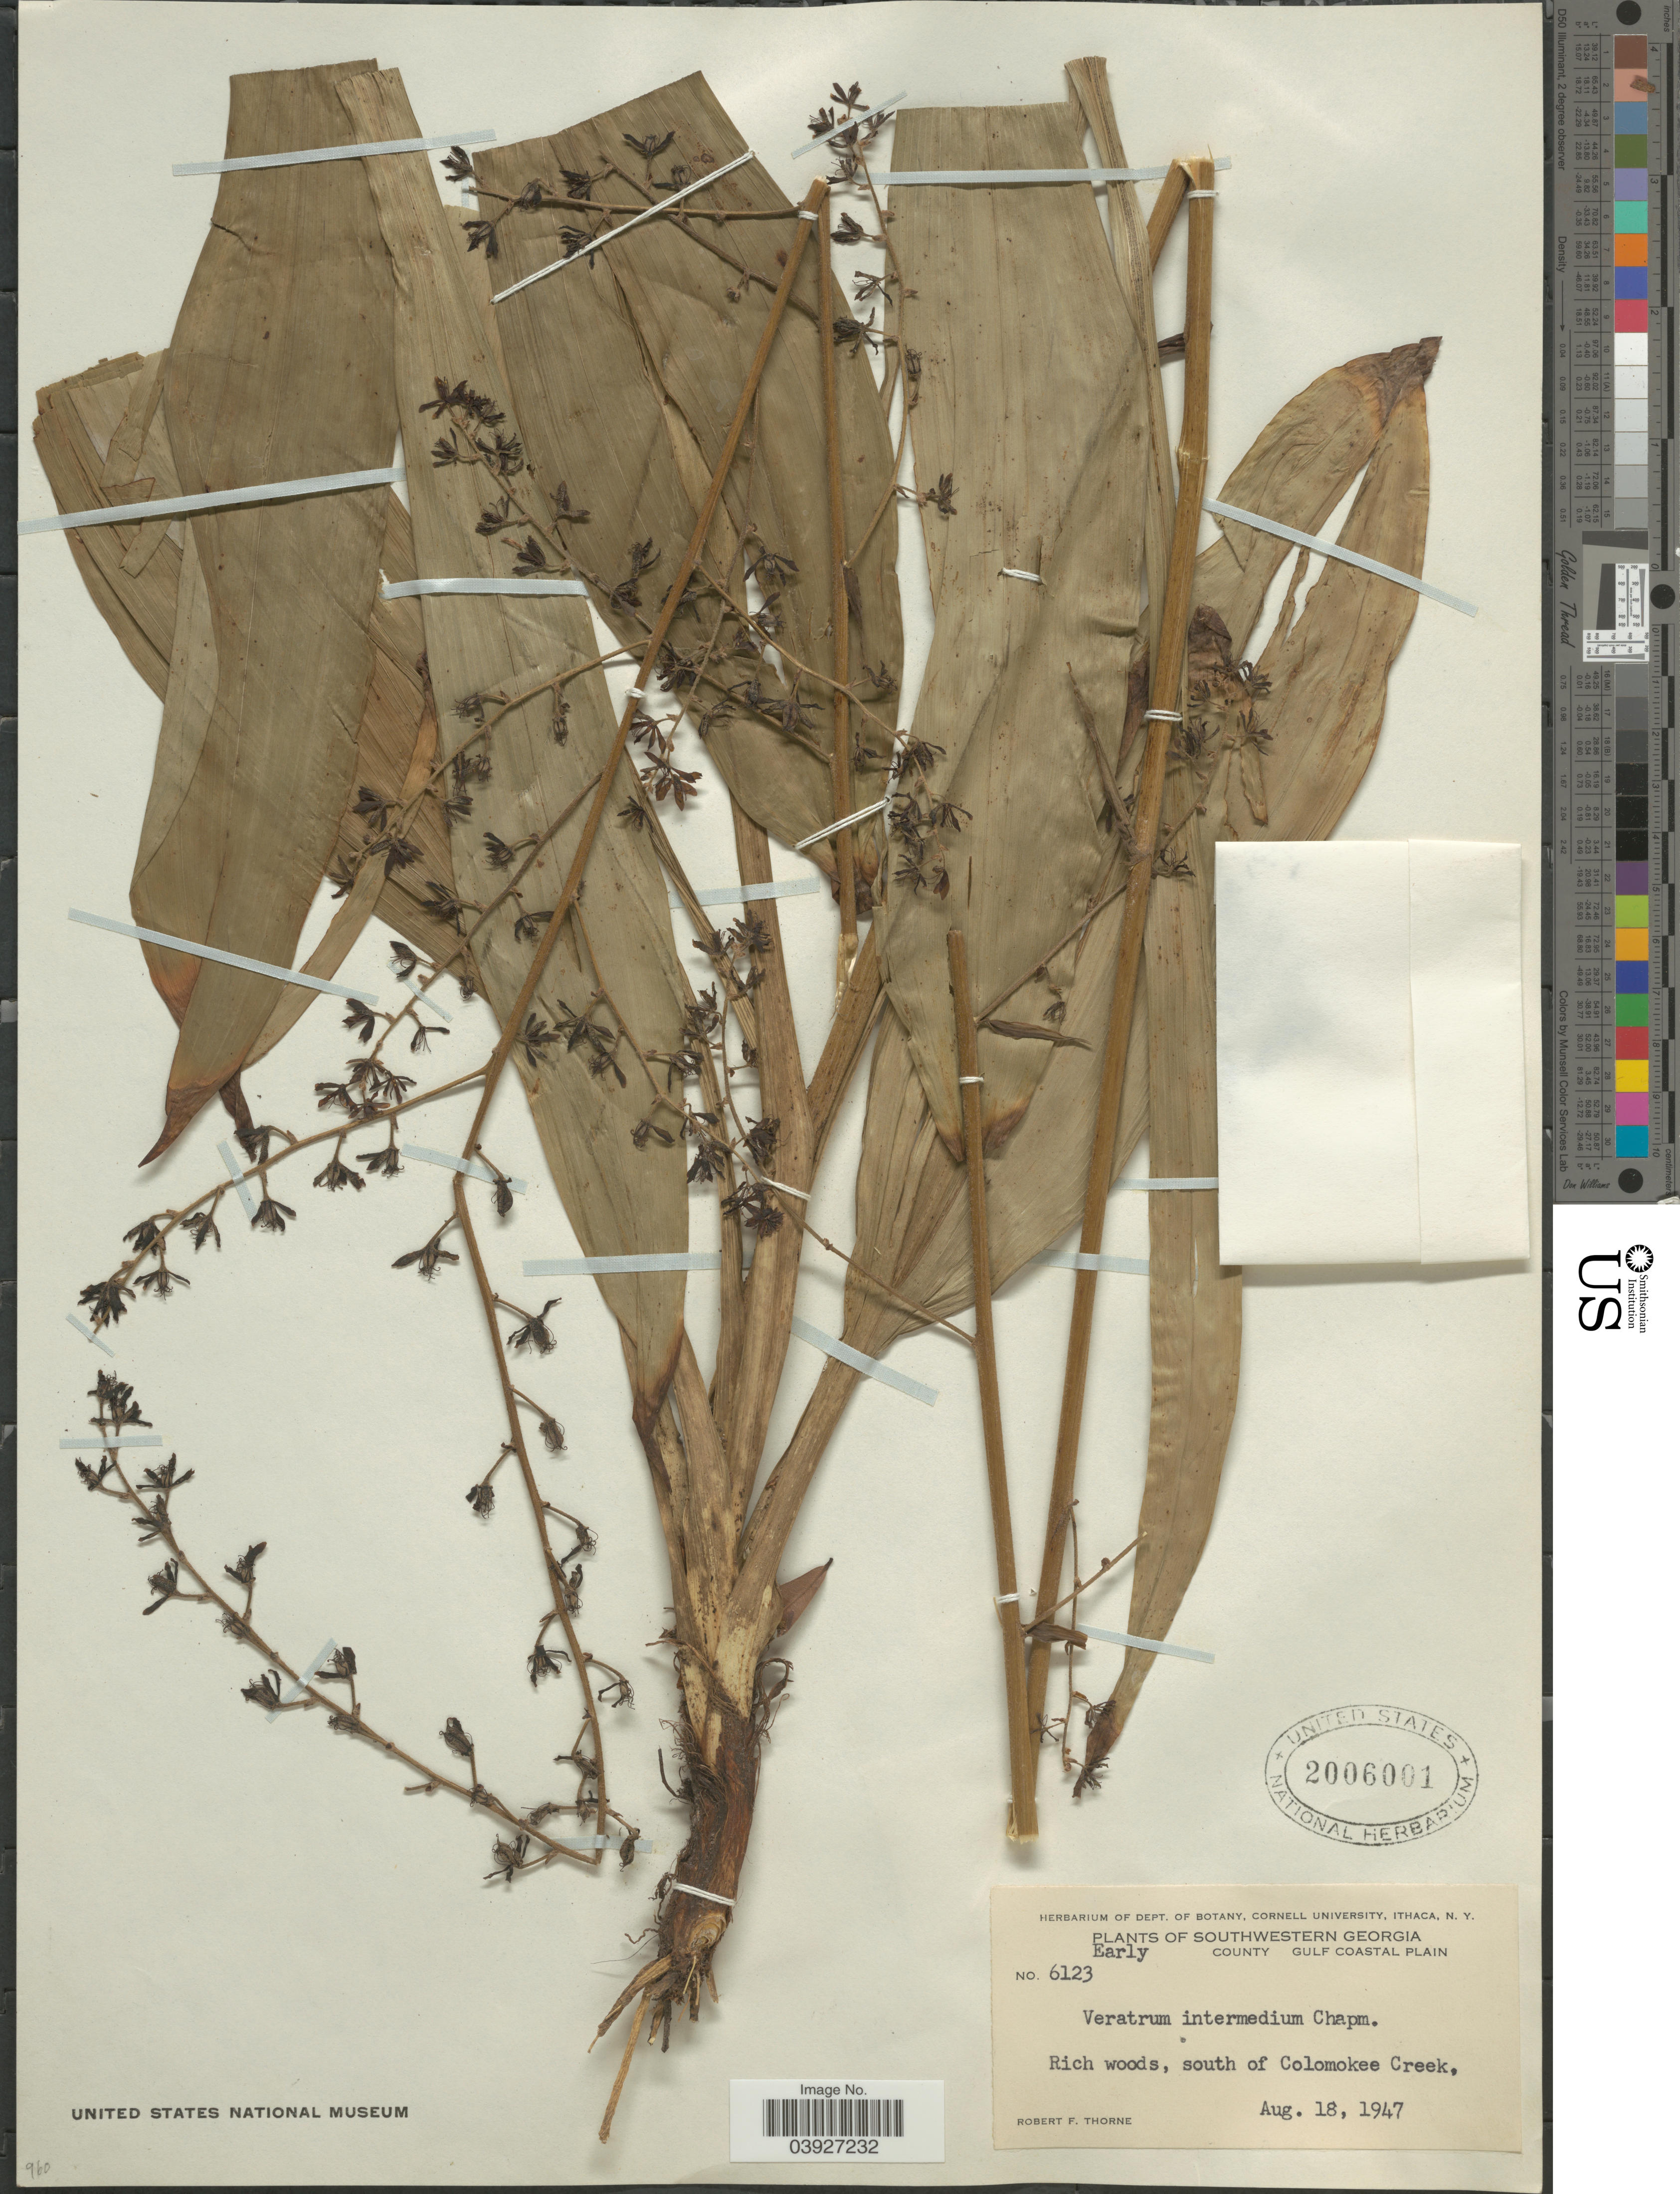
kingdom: Plantae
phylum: Tracheophyta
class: Liliopsida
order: Liliales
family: Melanthiaceae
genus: Veratrum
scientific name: Veratrum intermedium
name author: Chapm.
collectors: R. F. Thorne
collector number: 6123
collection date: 1947-08-18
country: United States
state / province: Georgia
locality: Southwestern Georgia. Early County. Gulf Coastal Plain. South of Colomokee Creek.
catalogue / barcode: US 2006001